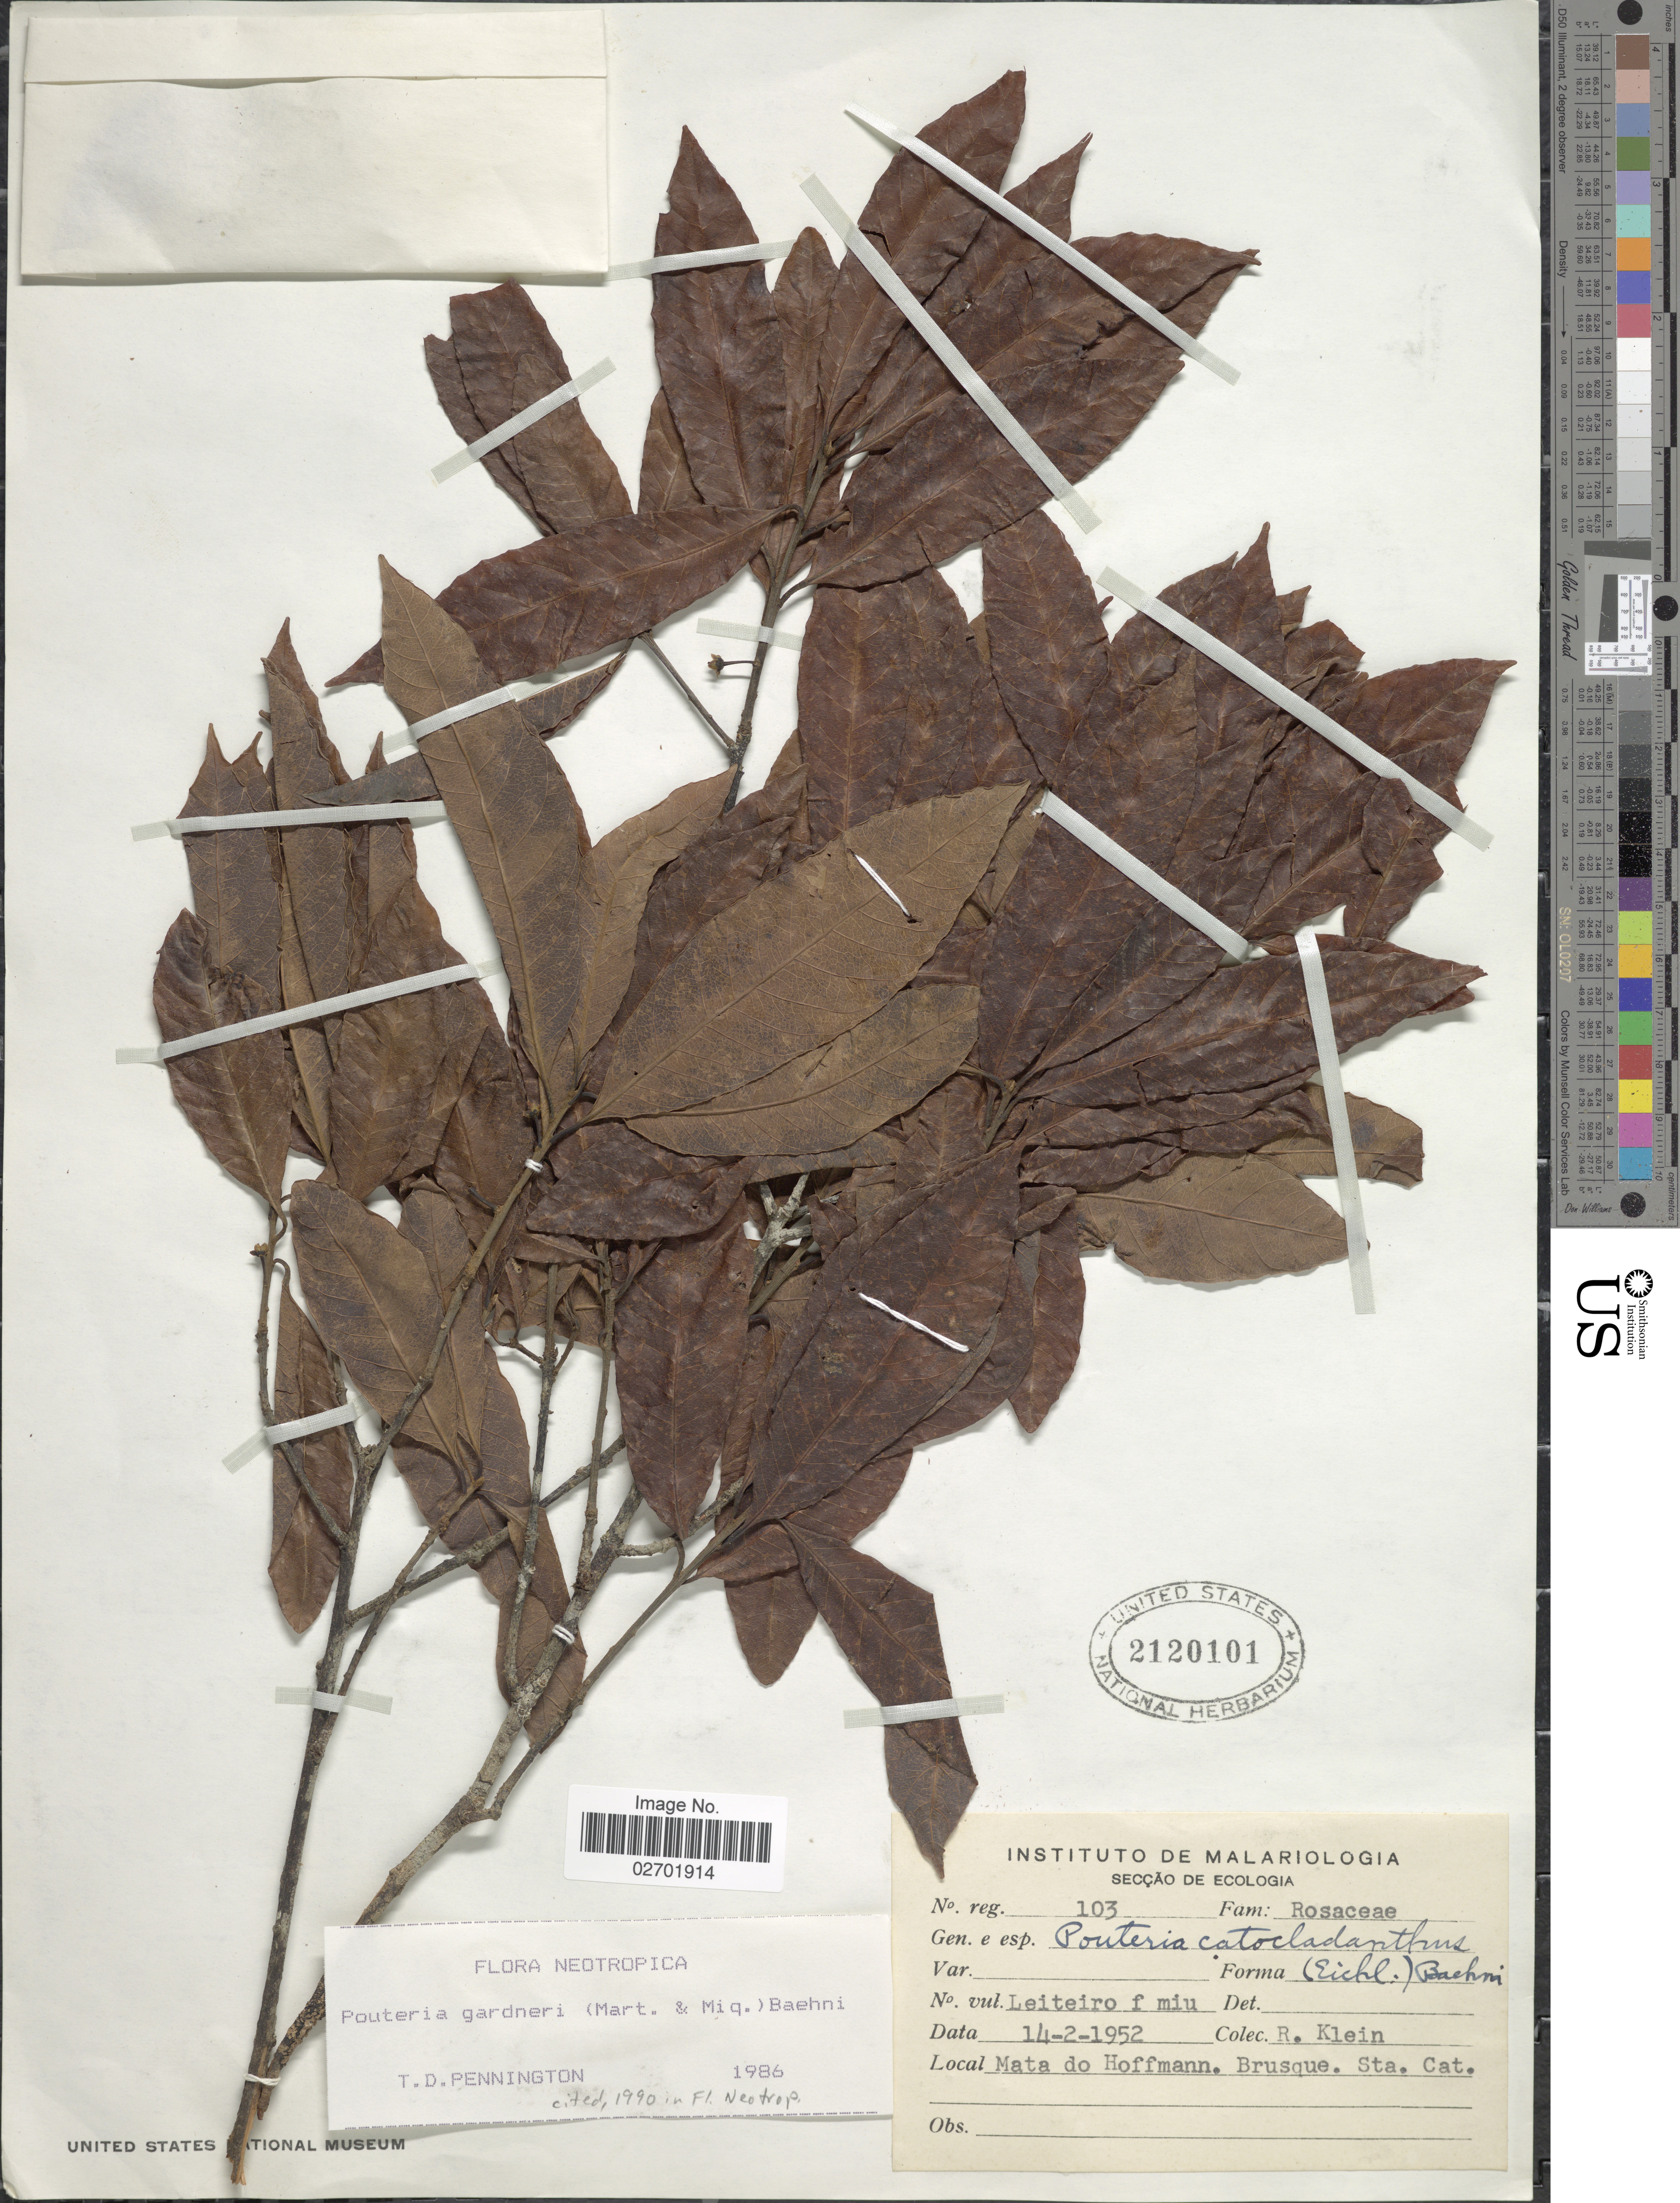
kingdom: Plantae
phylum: Tracheophyta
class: Magnoliopsida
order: Ericales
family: Sapotaceae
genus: Pouteria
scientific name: Pouteria gardneri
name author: (Mart. & Miq.) Baehni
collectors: R. M. Klein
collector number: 103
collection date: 1952-02-14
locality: Leiteiro f mui, Mata do Hoffmann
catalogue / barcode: US 2120101